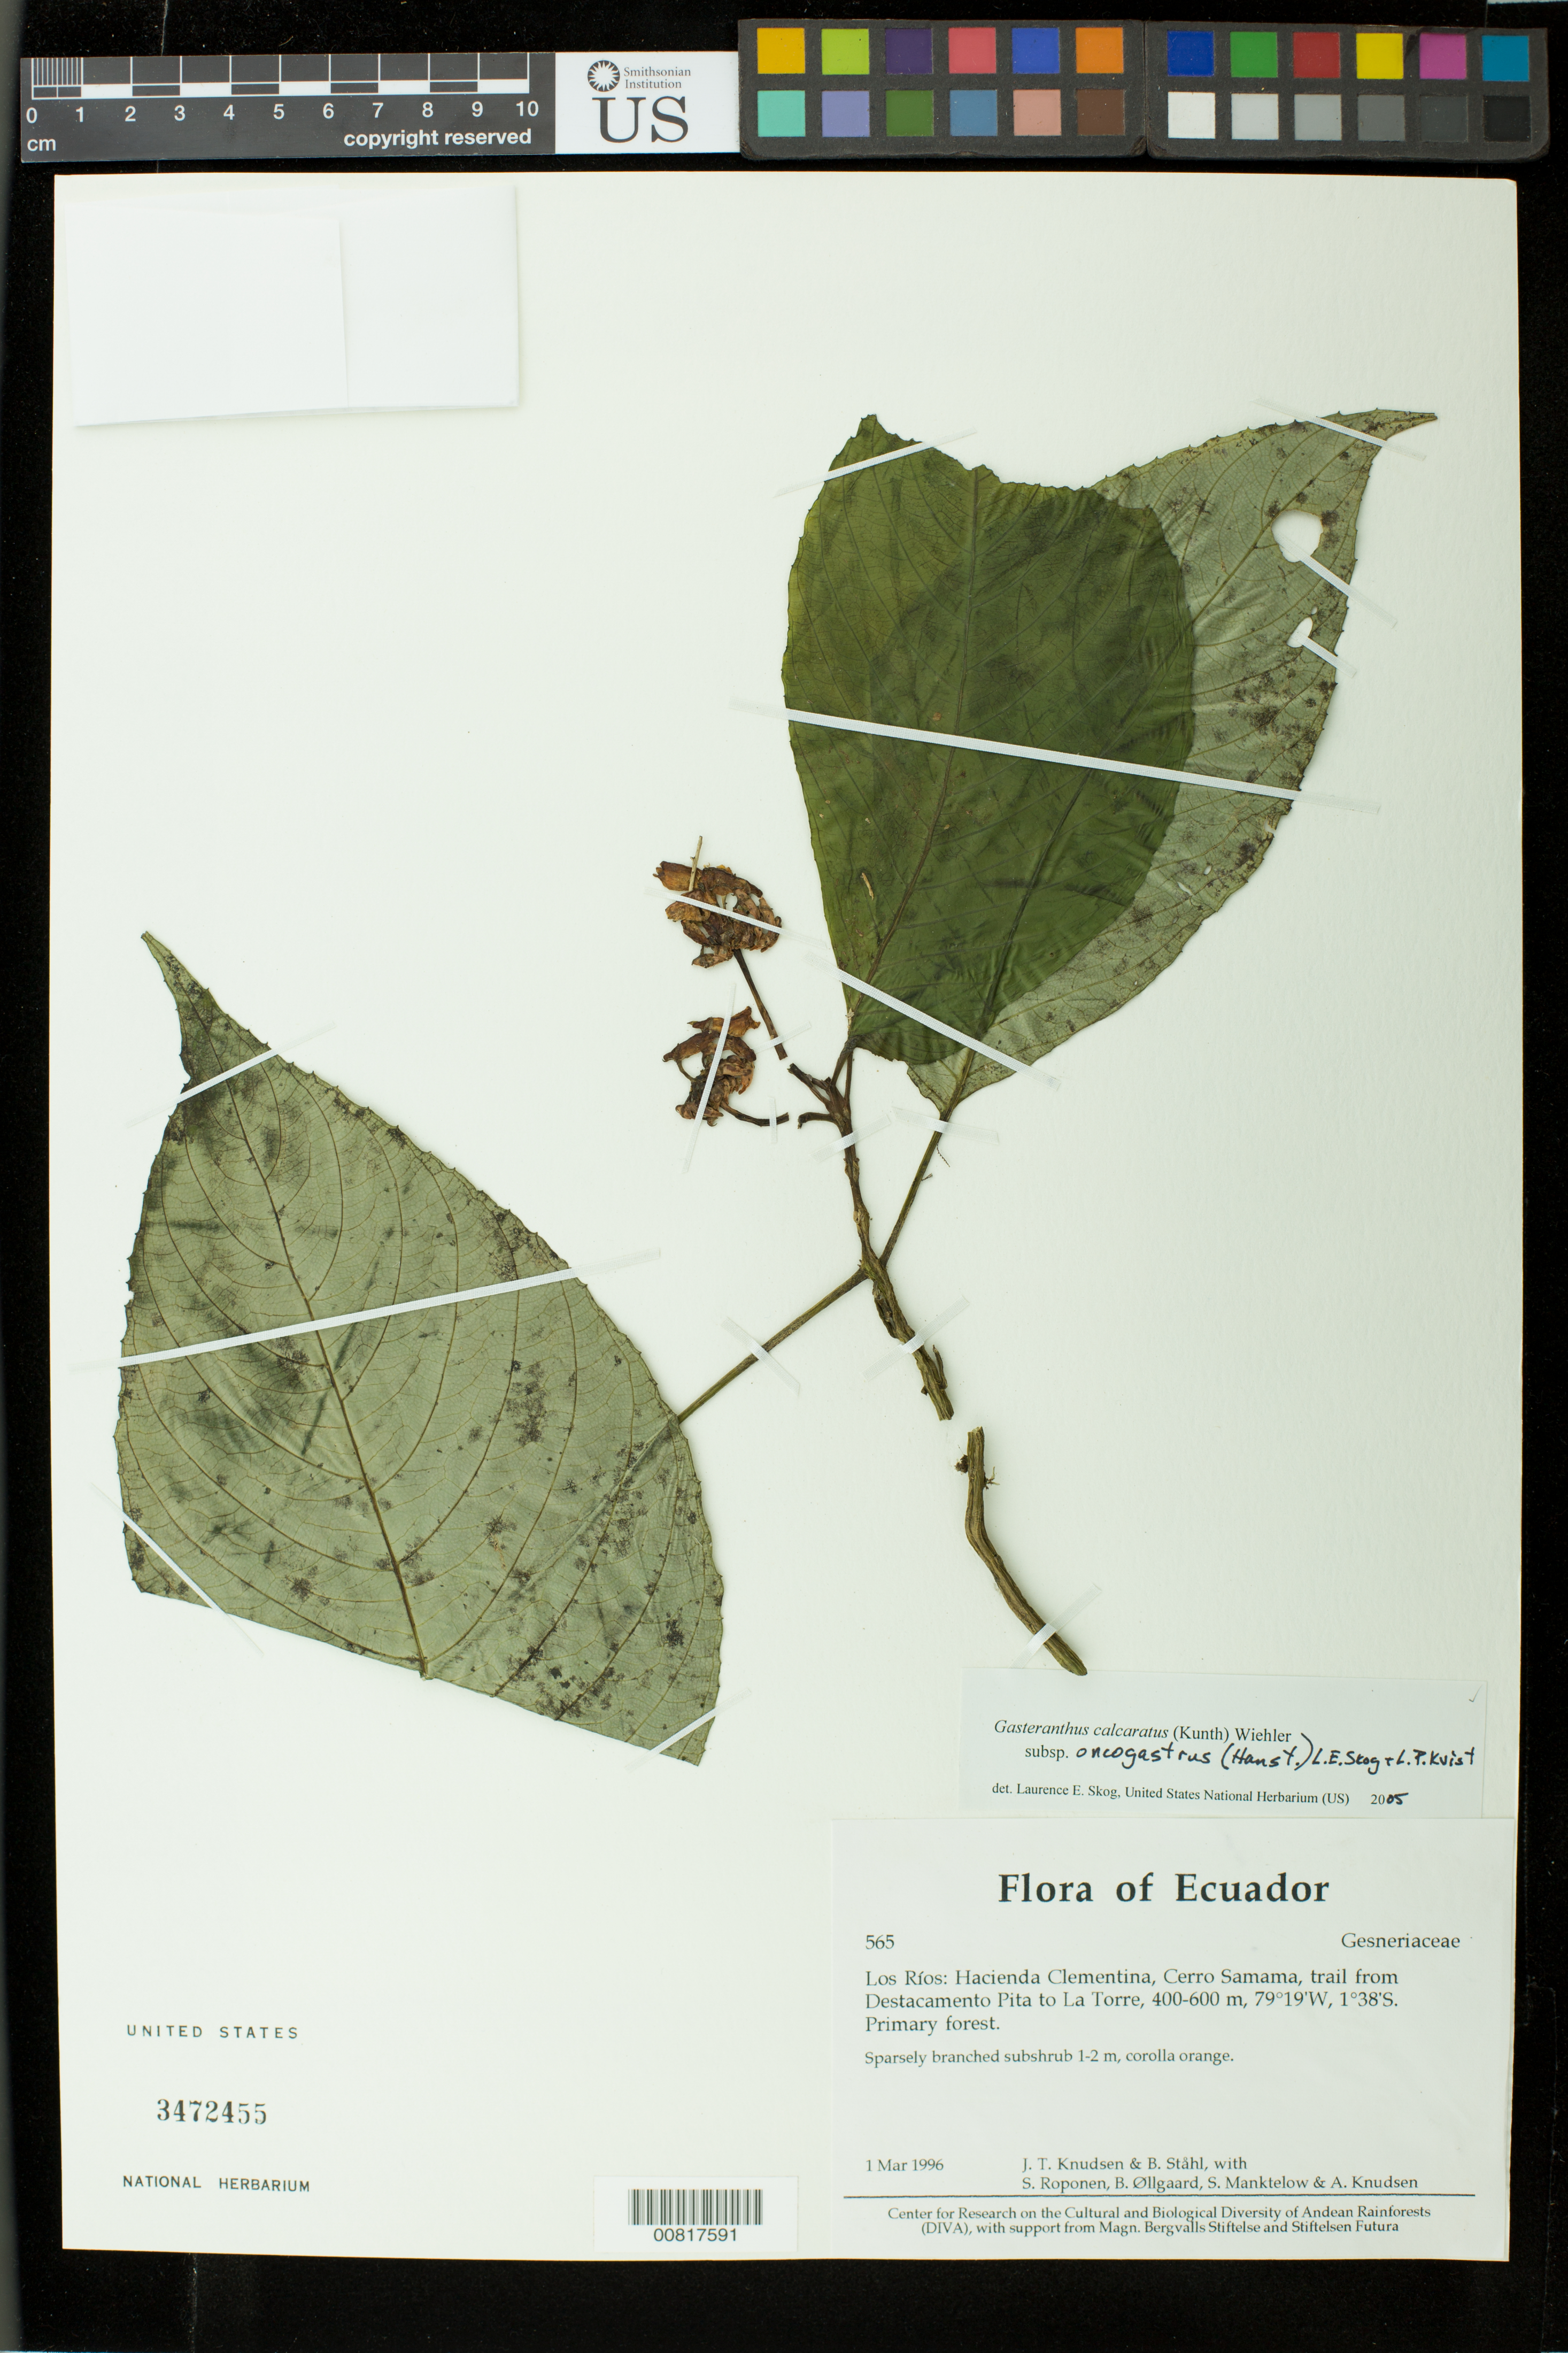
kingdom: Plantae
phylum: Tracheophyta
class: Magnoliopsida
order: Lamiales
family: Gesneriaceae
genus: Sinningia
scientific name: Sinningia incarnata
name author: (Aubl.) D.L. Denham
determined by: Skog, Laurence E.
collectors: J. T. Knudsen & et al.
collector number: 565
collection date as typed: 01 Mar 1996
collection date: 1996-03-01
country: Ecuador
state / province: Los Ríos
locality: Los Rios: Hacienda Clemantina, Cerro Samama, trail from Destacamento Pita to La Torre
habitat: Primary forest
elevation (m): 400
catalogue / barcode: US 3472455